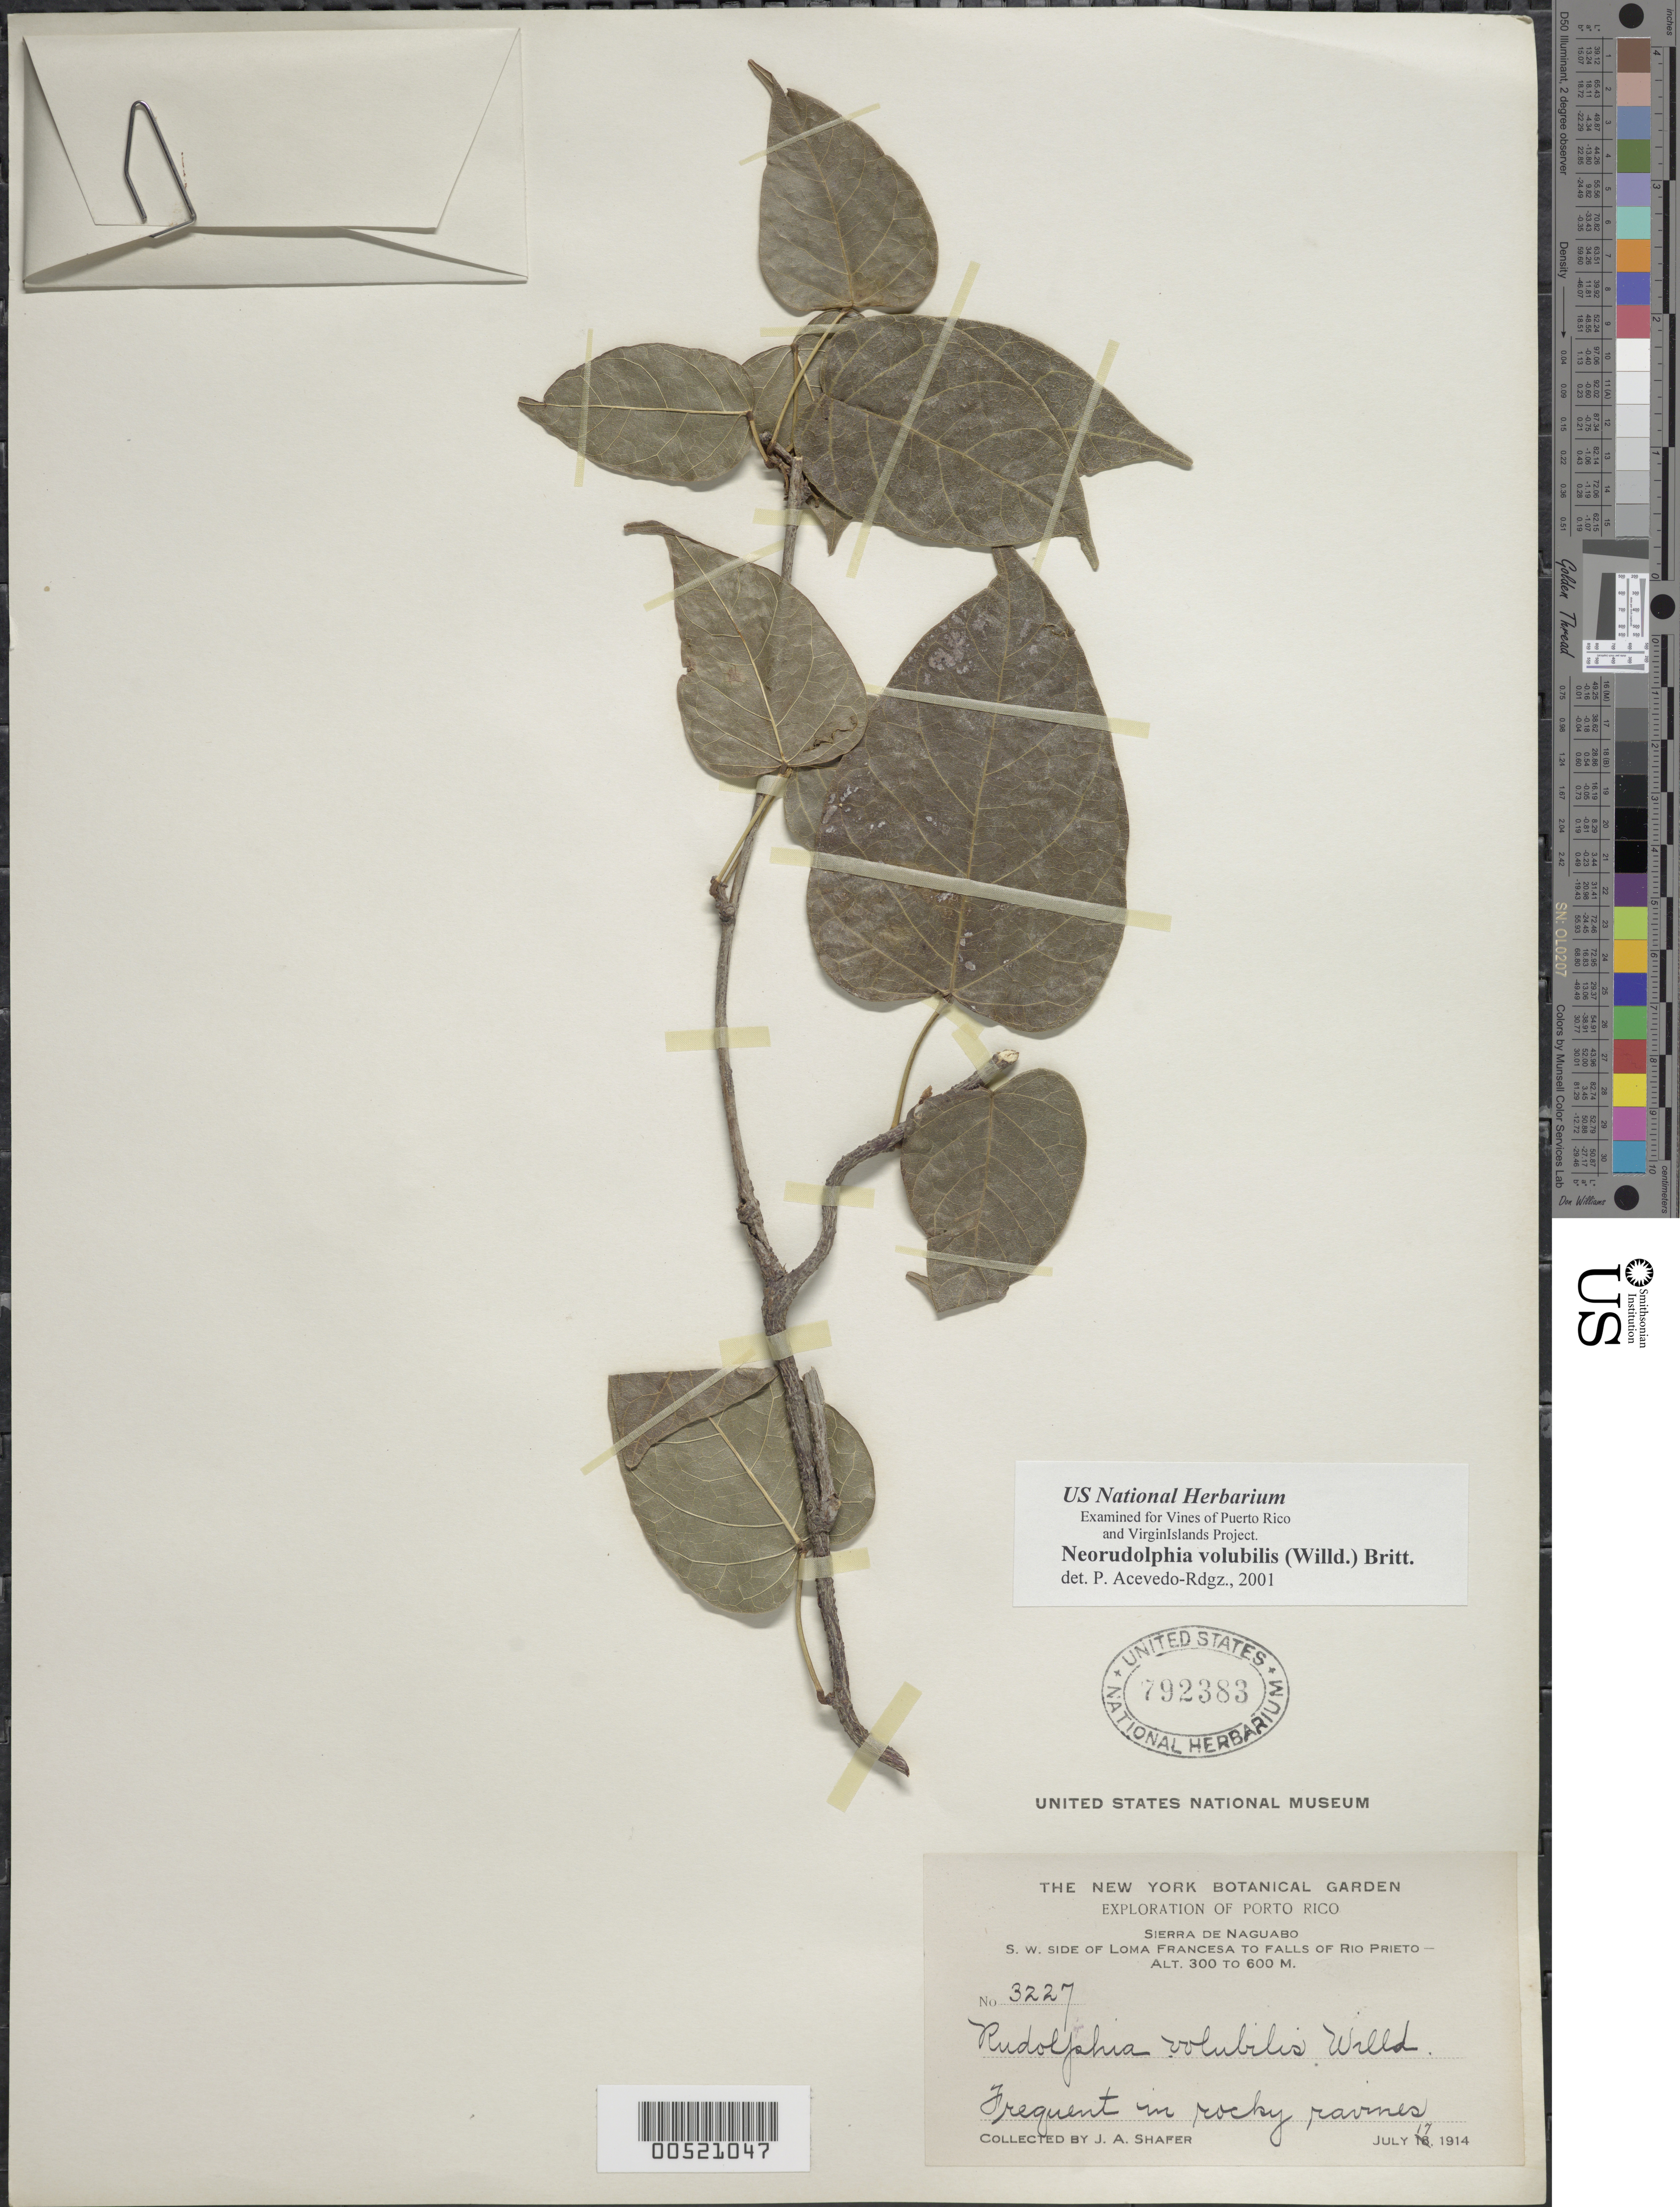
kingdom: Plantae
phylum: Tracheophyta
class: Magnoliopsida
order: Fabales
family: Fabaceae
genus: Rhodopis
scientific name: Rhodopis volubilis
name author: (Willd.) L.P. Queiroz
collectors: J. A. Shafer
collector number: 3227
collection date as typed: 17 Jul 1914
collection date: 1914-07-17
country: Puerto Rico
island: Greater Antilles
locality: Sierra de Naguabo, SW side of Lomaa Francesa to Falls of Rio Prieto. In rocky ravines.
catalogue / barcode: US 792383